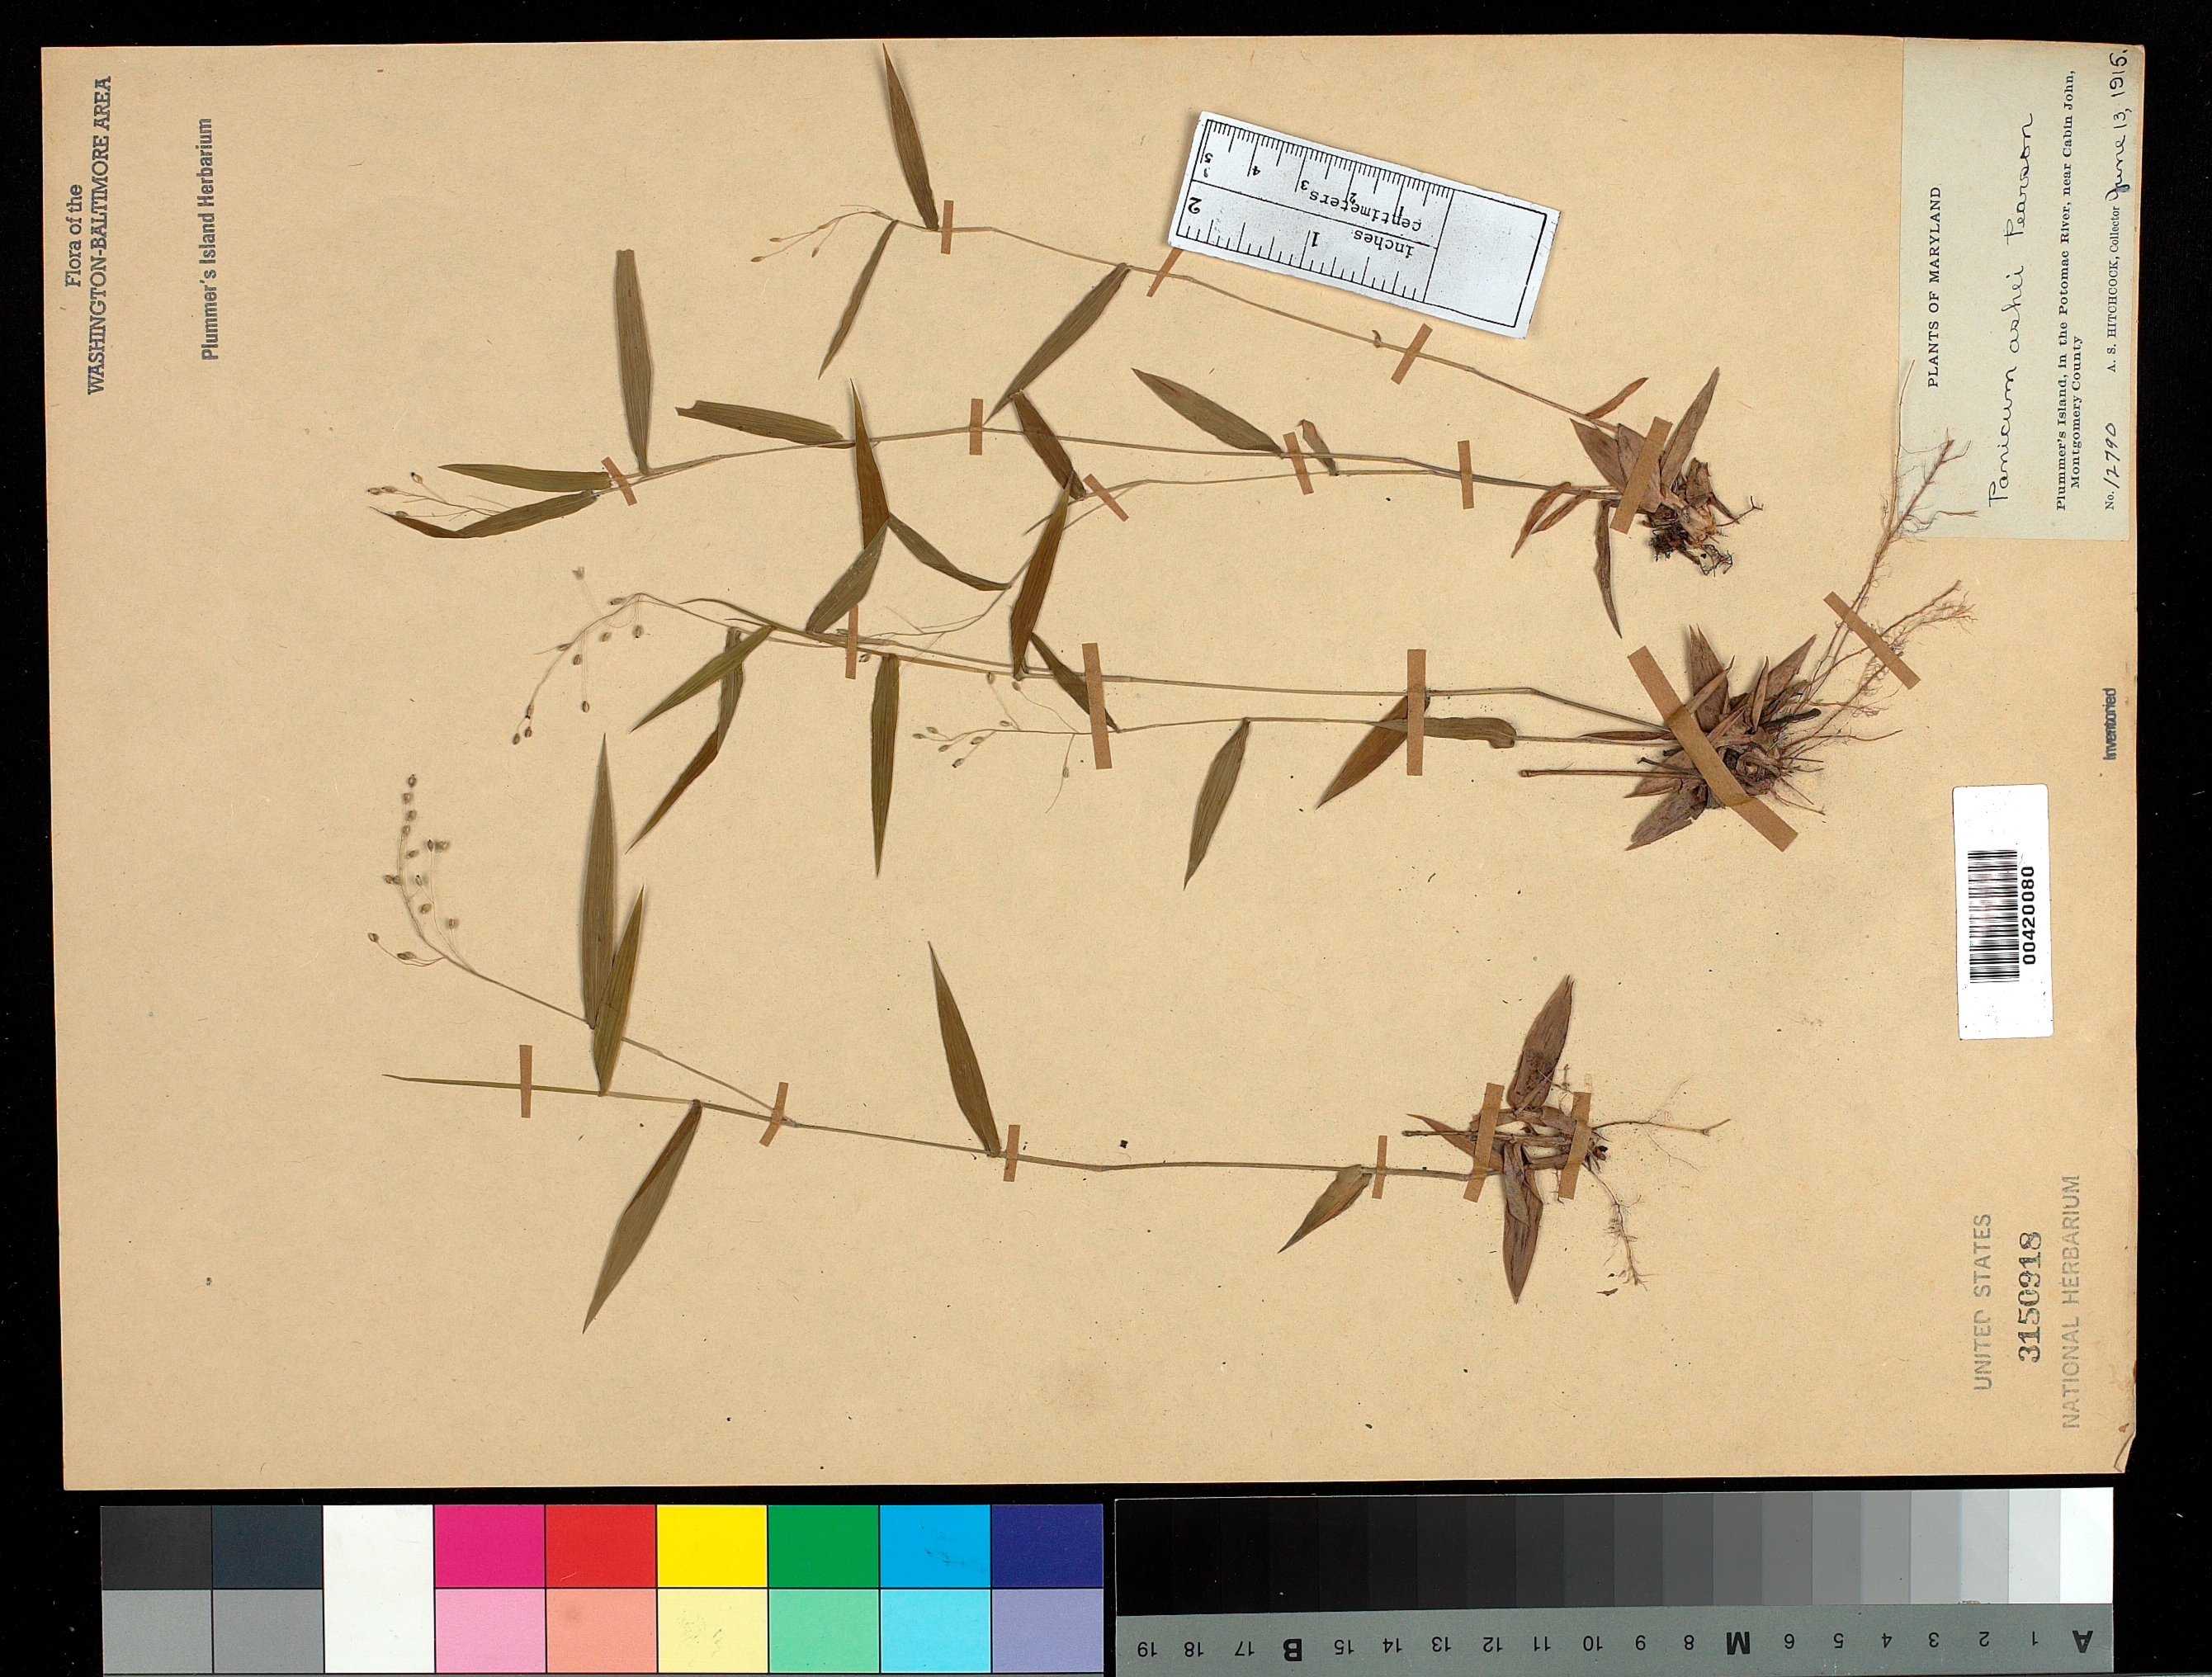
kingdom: Plantae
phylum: Tracheophyta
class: Liliopsida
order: Poales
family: Poaceae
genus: Dichanthelium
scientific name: Dichanthelium commutatum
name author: (Schult.) Gould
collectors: A. S. Hitchcock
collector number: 12790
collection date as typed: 13 Jun 1915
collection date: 1915-06-13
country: United States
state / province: Maryland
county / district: Montgomery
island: Plummers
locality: Plummer's Island C. & O. Canal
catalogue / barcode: US 3150918